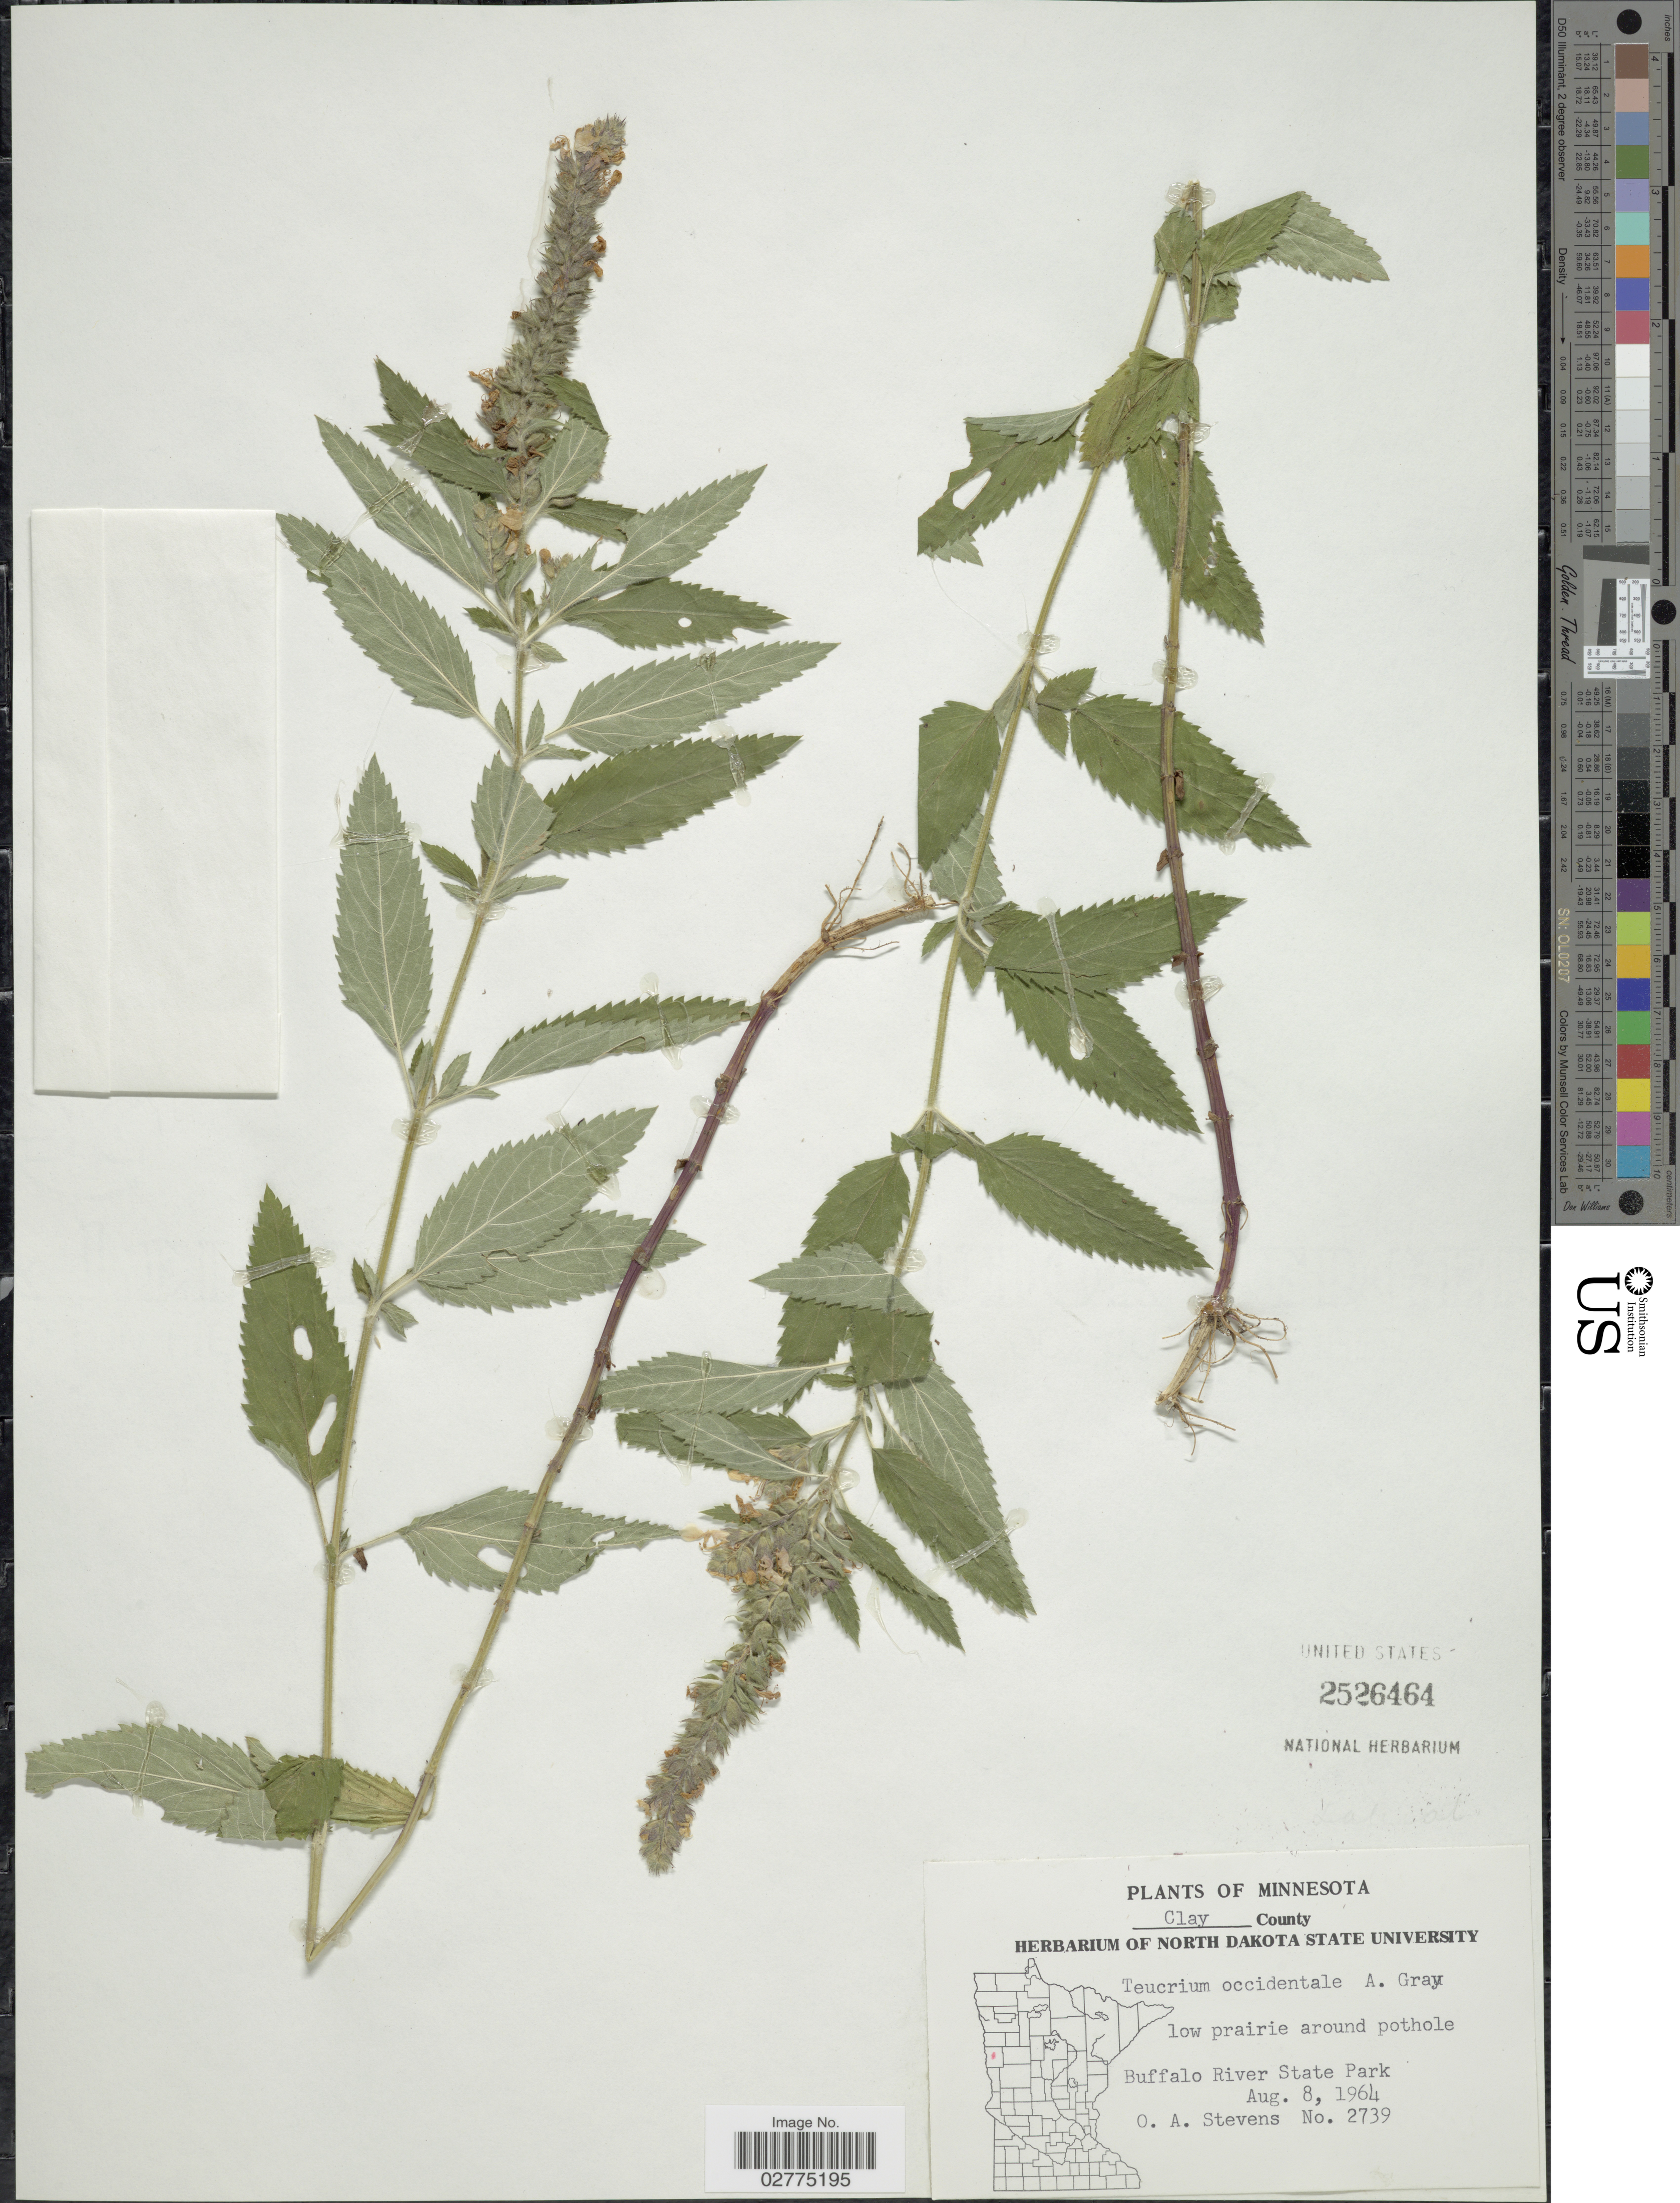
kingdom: Plantae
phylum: Tracheophyta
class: Magnoliopsida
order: Lamiales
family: Lamiaceae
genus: Teucrium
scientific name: Teucrium canadense var. occidentale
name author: (A. Gray) E. M. McClint. & Epling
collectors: O. A. Stevens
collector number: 2739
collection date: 1964-08-08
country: United States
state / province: Minnesota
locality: Clay County, Buffalo River State Park.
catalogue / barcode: US 2526464